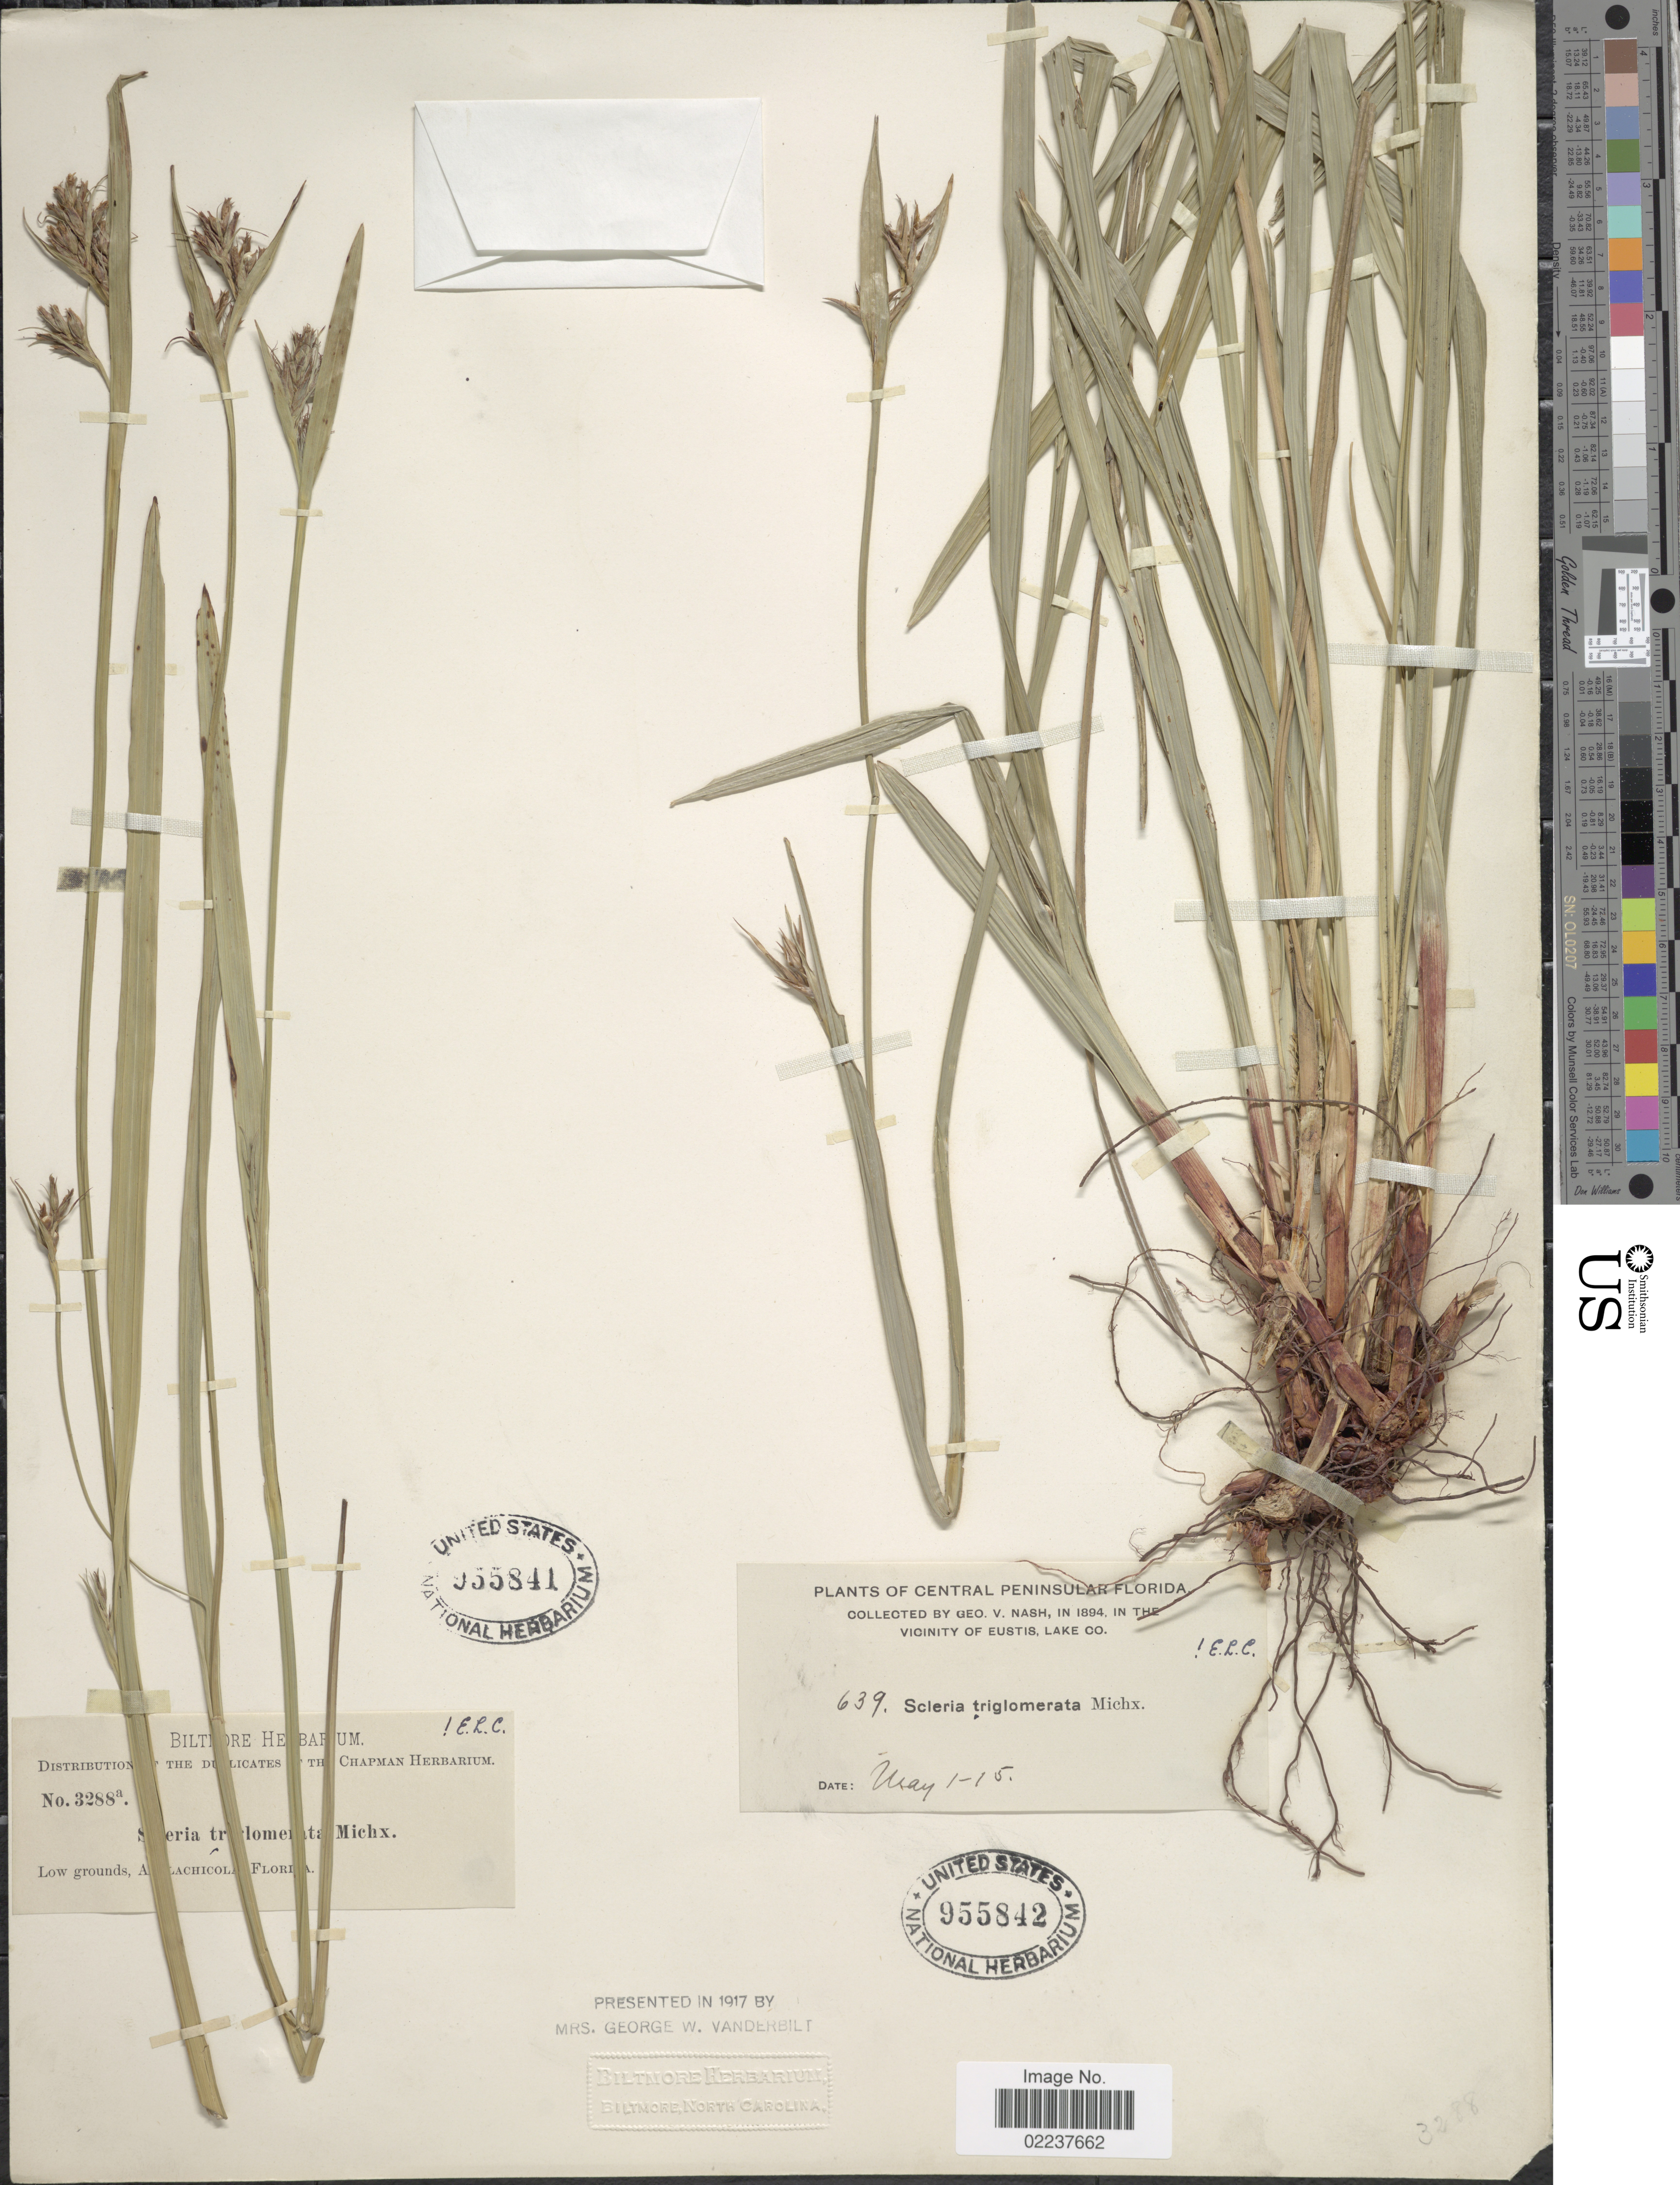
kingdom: Plantae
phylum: Tracheophyta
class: Liliopsida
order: Poales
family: Cyperaceae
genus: Scleria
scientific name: Scleria triglomerata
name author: Michx.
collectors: ex herb. Biltmore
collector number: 3288a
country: United States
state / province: Florida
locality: Apalachicola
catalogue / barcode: US 955841